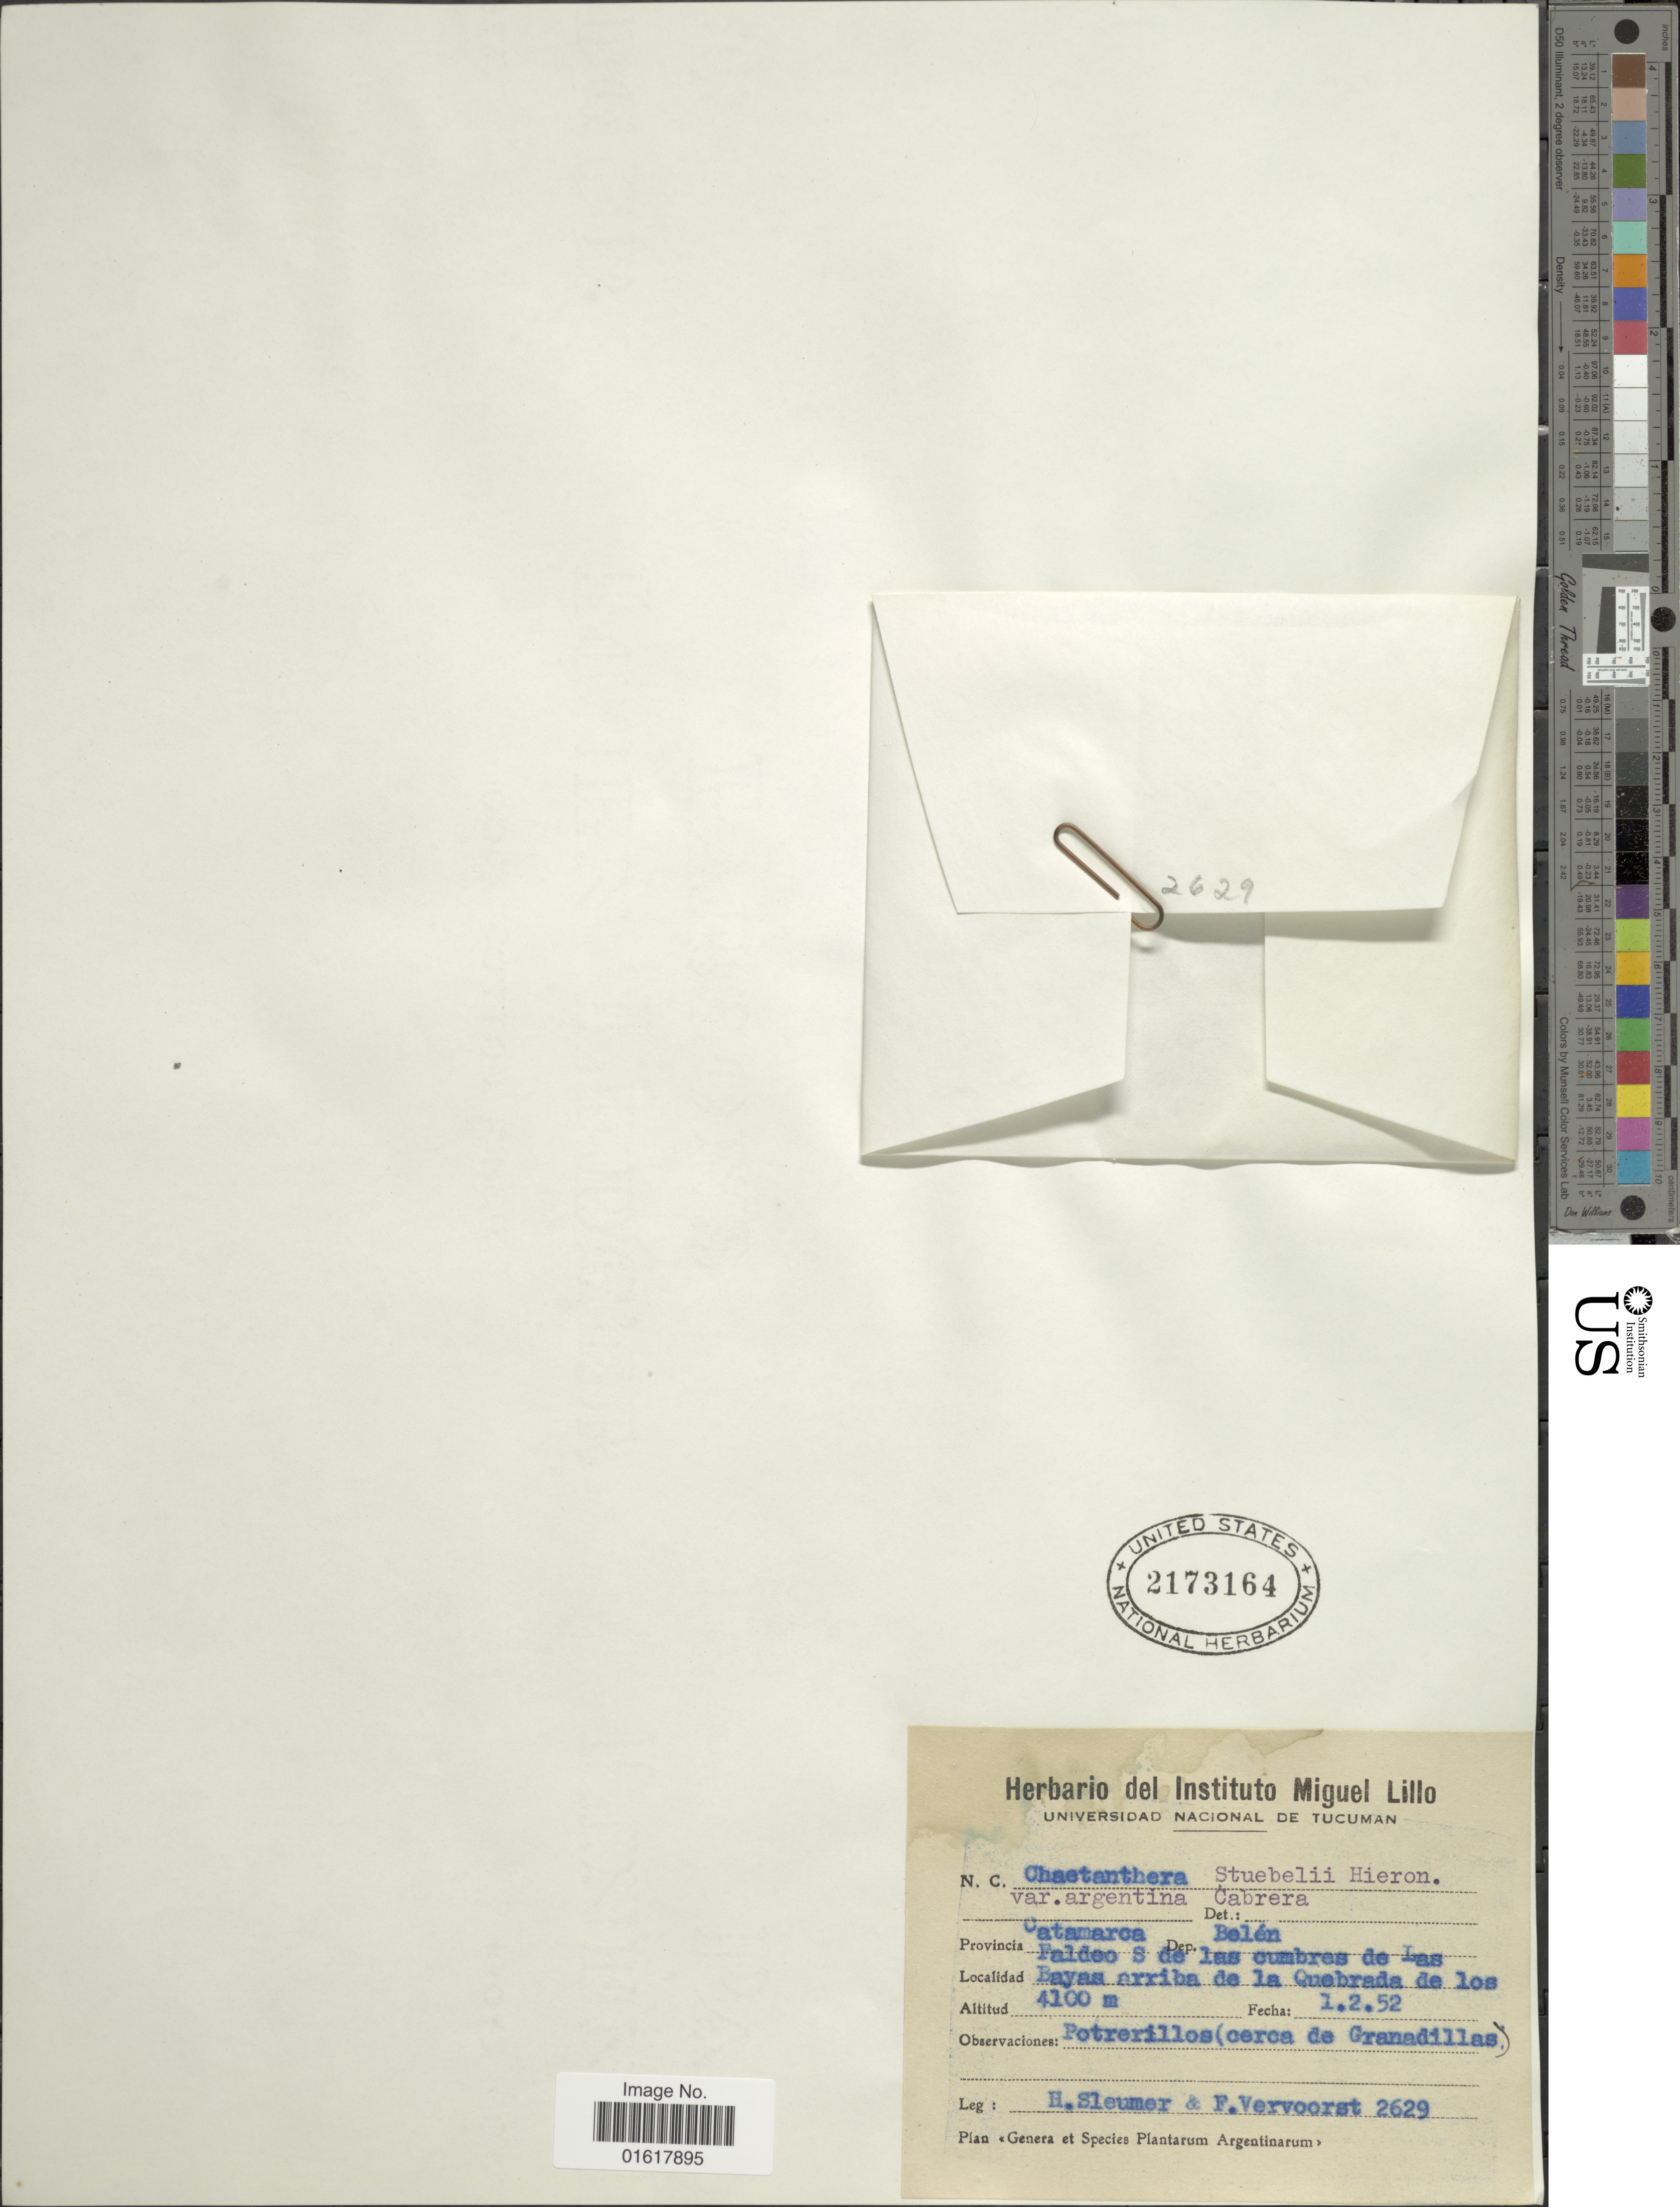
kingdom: Plantae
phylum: Tracheophyta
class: Magnoliopsida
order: Asterales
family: Asteraceae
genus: Chaetanthera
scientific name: Chaetanthera stuebelii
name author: Hieron.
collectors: H. O. Sleumer & F. Vervoorst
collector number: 2629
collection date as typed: Transcribed d/m/y: 1/2/52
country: Argentina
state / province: Catamarca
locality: Dep. Belén. Faldeo S de las cumbres de Las Bayas arriba de la Quebrada de los Portrerillos (cerca de Granadillas)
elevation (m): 4100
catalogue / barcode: US 2173164